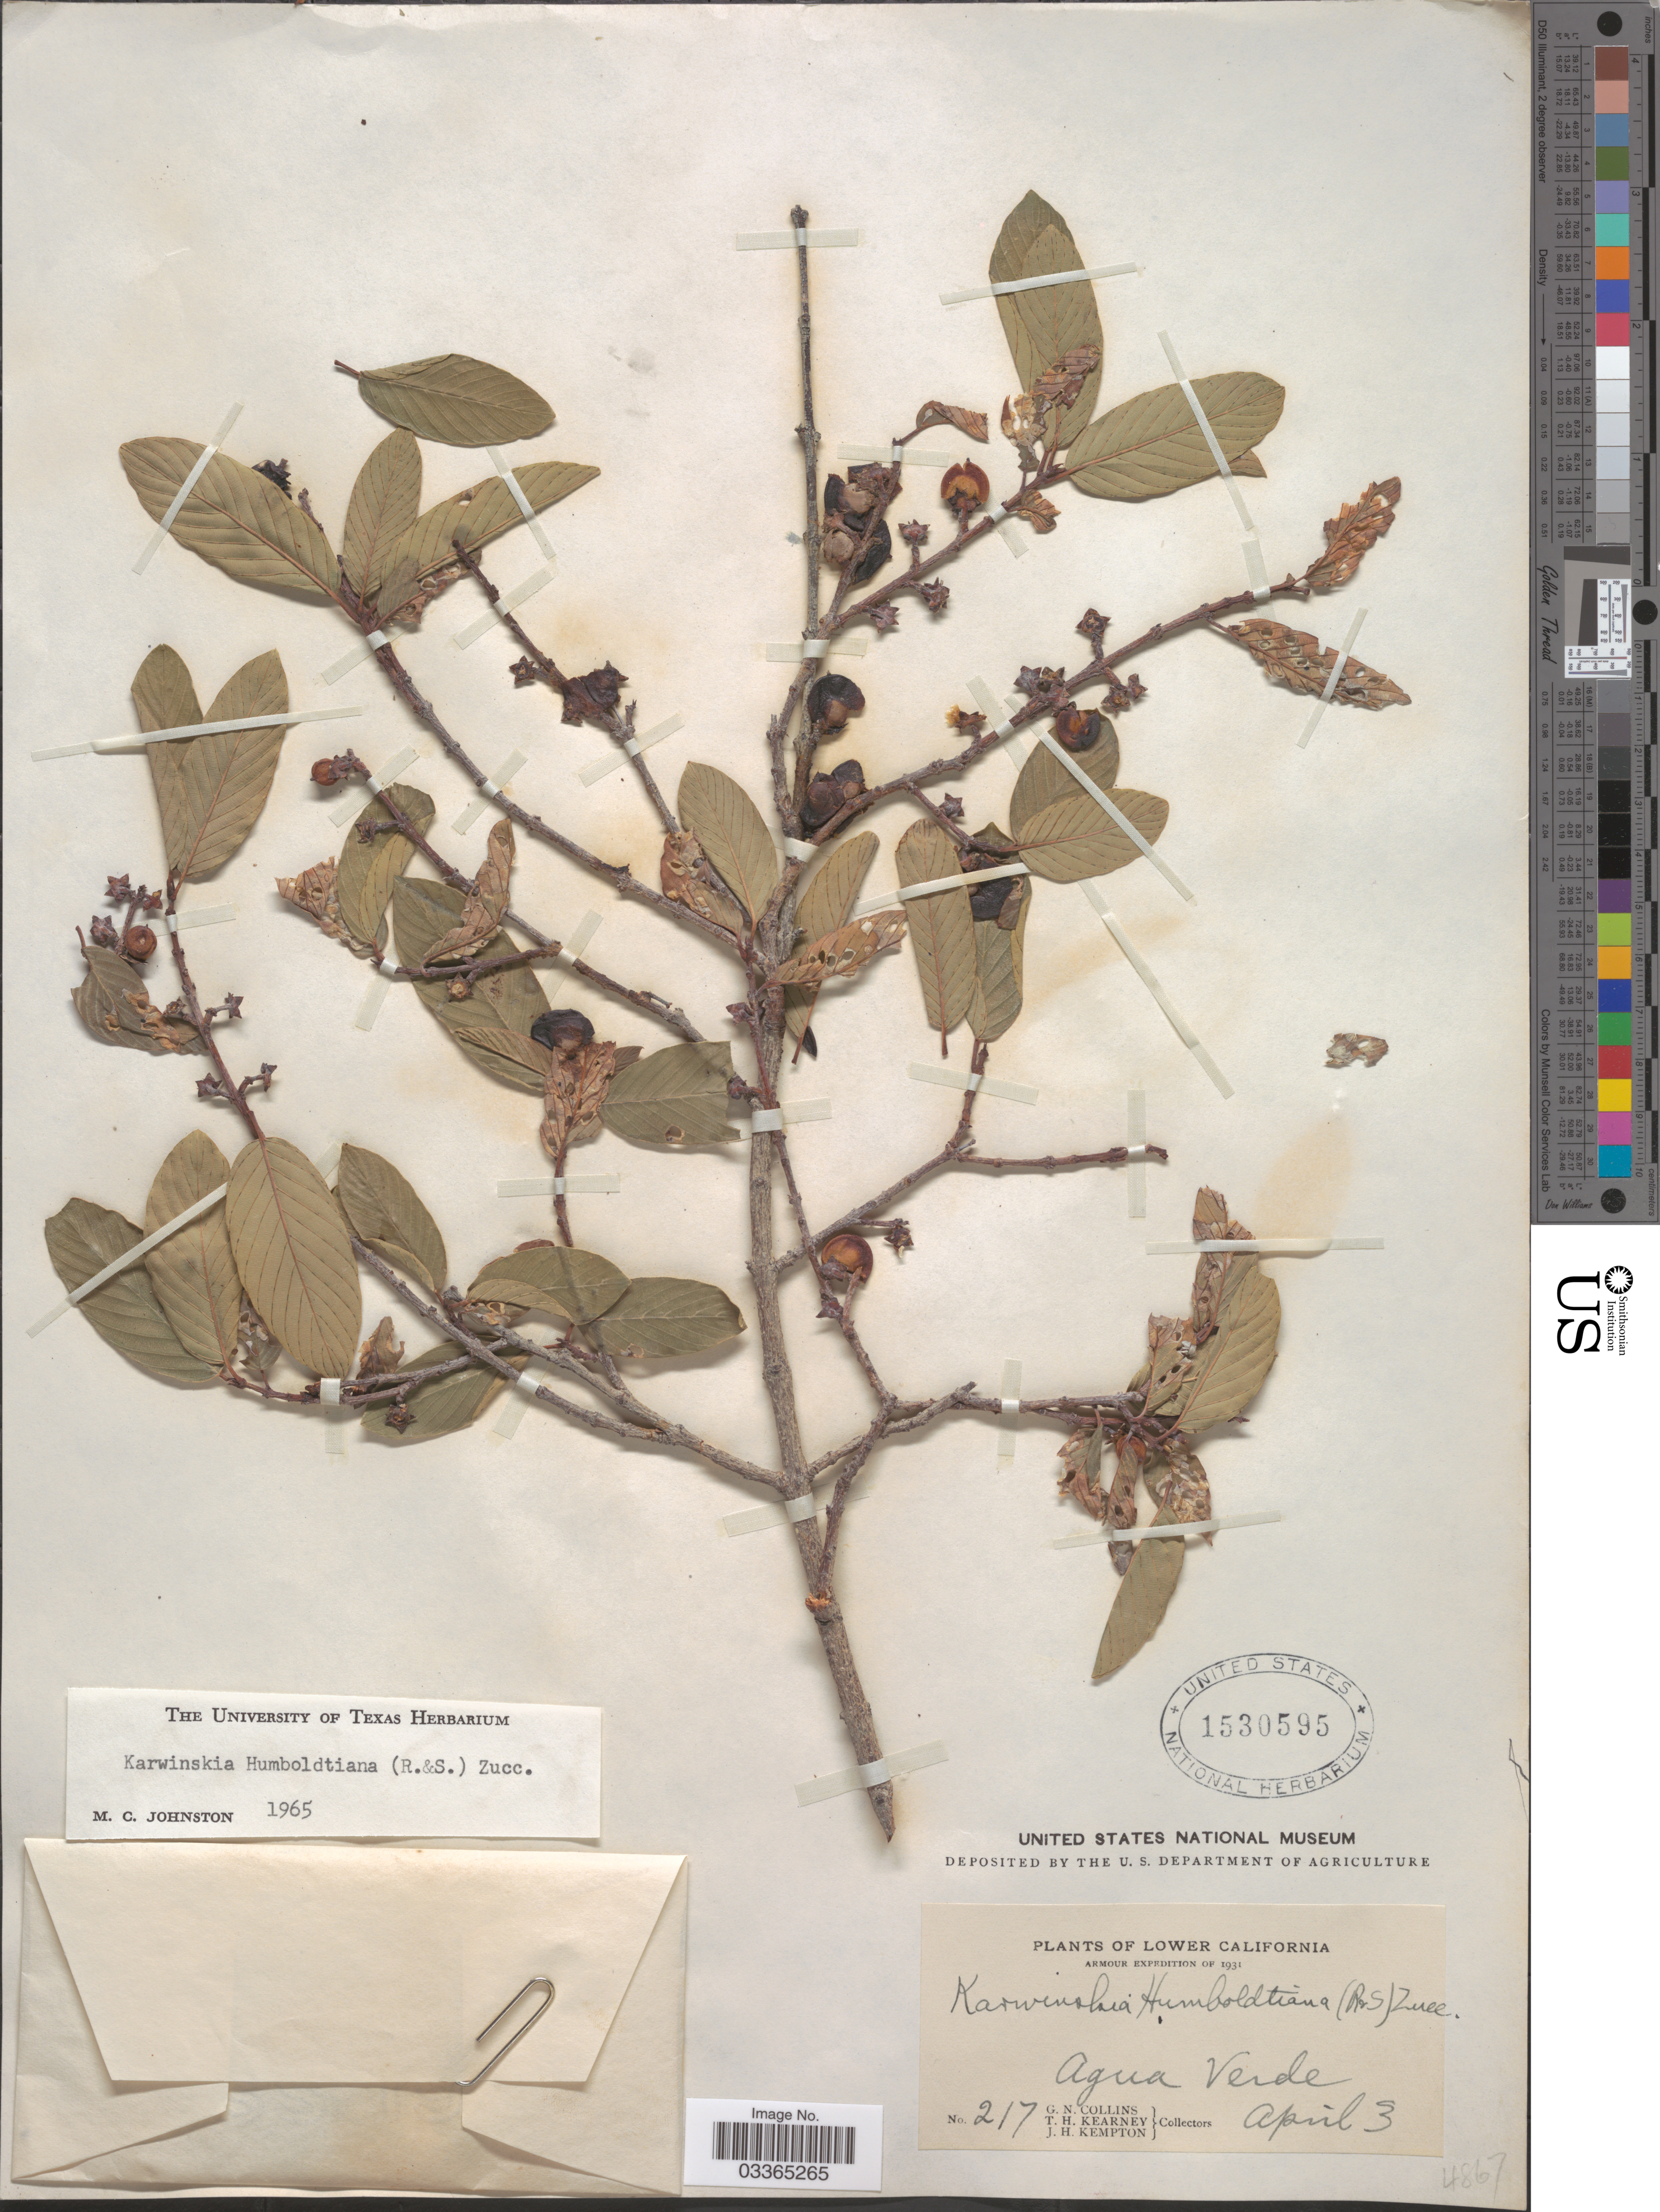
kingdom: Plantae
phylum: Tracheophyta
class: Magnoliopsida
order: Rosales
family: Rhamnaceae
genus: Karwinskia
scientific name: Karwinskia humboldtiana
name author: (Schult.) Zucc.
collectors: G. Collins, T. H. Kearney & J. H. Kempton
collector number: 217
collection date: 1931-04-03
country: Mexico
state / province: Baja California Sur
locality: Lower California. Agua Verde.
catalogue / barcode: US 1530595